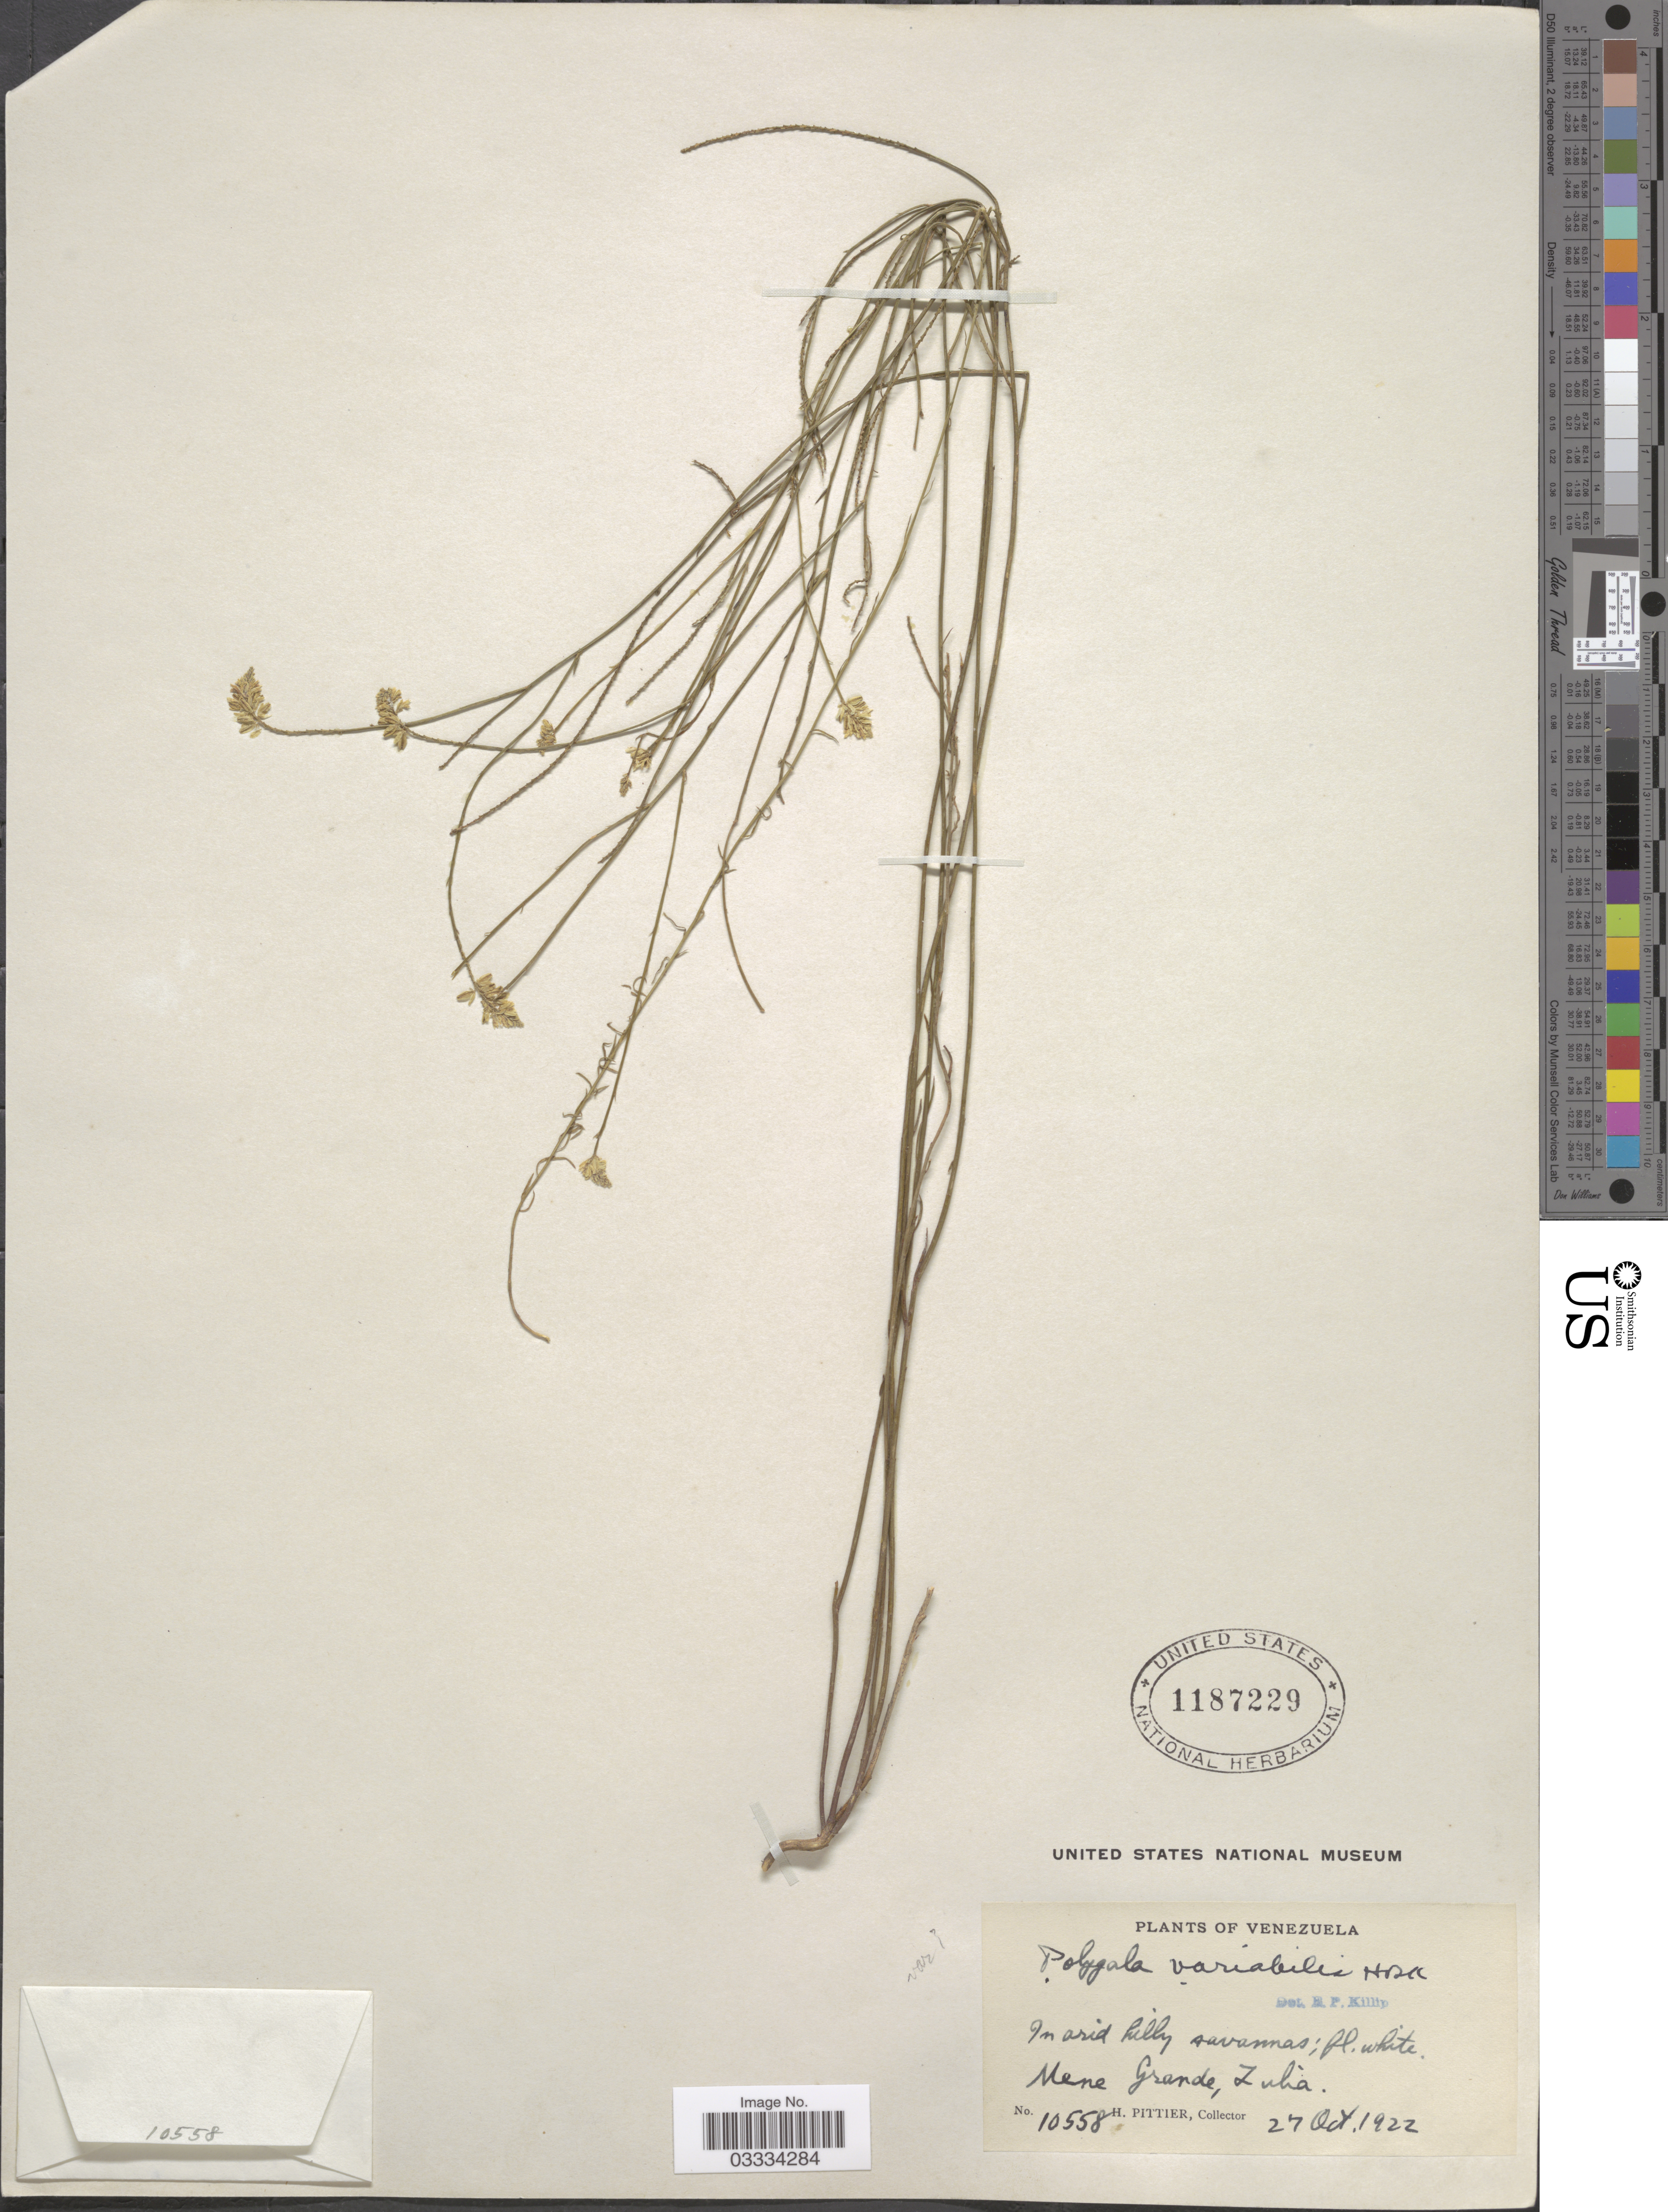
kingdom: Plantae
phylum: Tracheophyta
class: Magnoliopsida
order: Fabales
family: Polygalaceae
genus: Polygala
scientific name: Polygala trichosperma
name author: L.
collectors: H. F. Pittier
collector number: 10558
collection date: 1922-10-27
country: Venezuela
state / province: Zulia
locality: Mene Grande.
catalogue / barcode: US 1187229